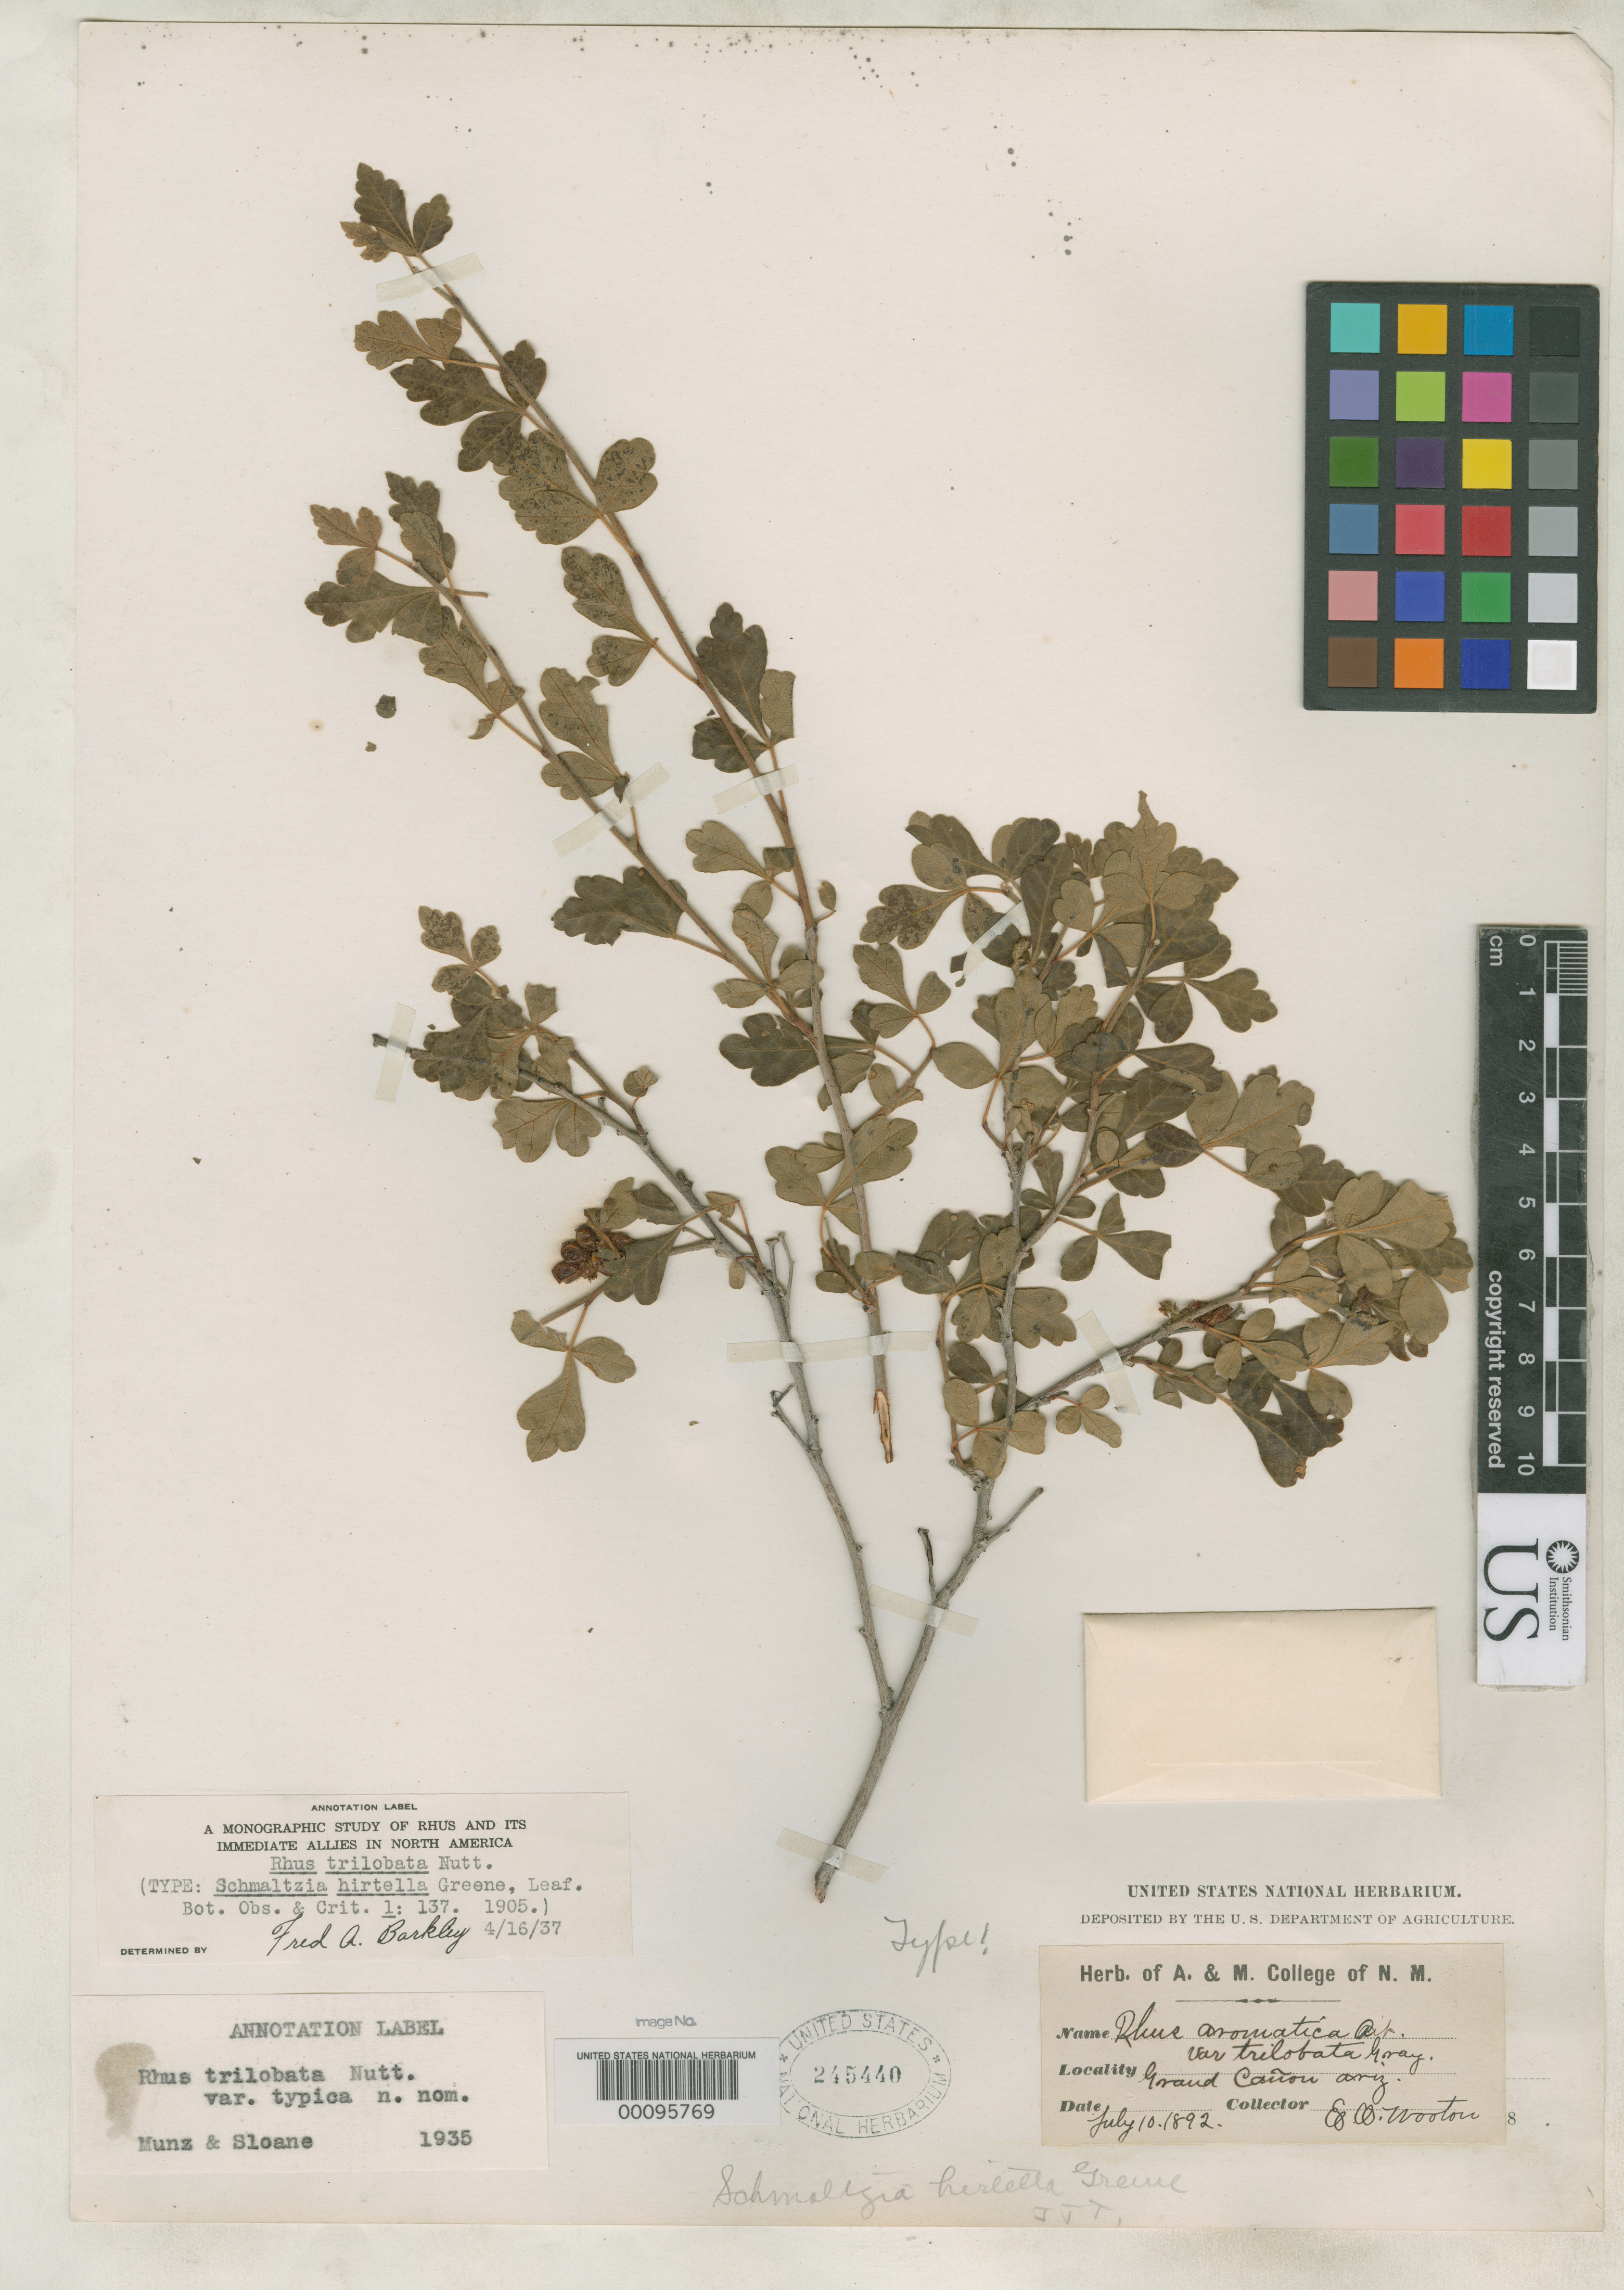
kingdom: Plantae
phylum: Tracheophyta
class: Magnoliopsida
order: Sapindales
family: Anacardiaceae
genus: Schmaltzia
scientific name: Schmaltzia hirtella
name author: Greene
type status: Isotype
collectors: E. O. Wooton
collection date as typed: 10 Jul 1892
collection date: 1892-07-10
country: United States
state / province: Arizona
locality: Grand Canyon of Colorado.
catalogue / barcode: US 245440